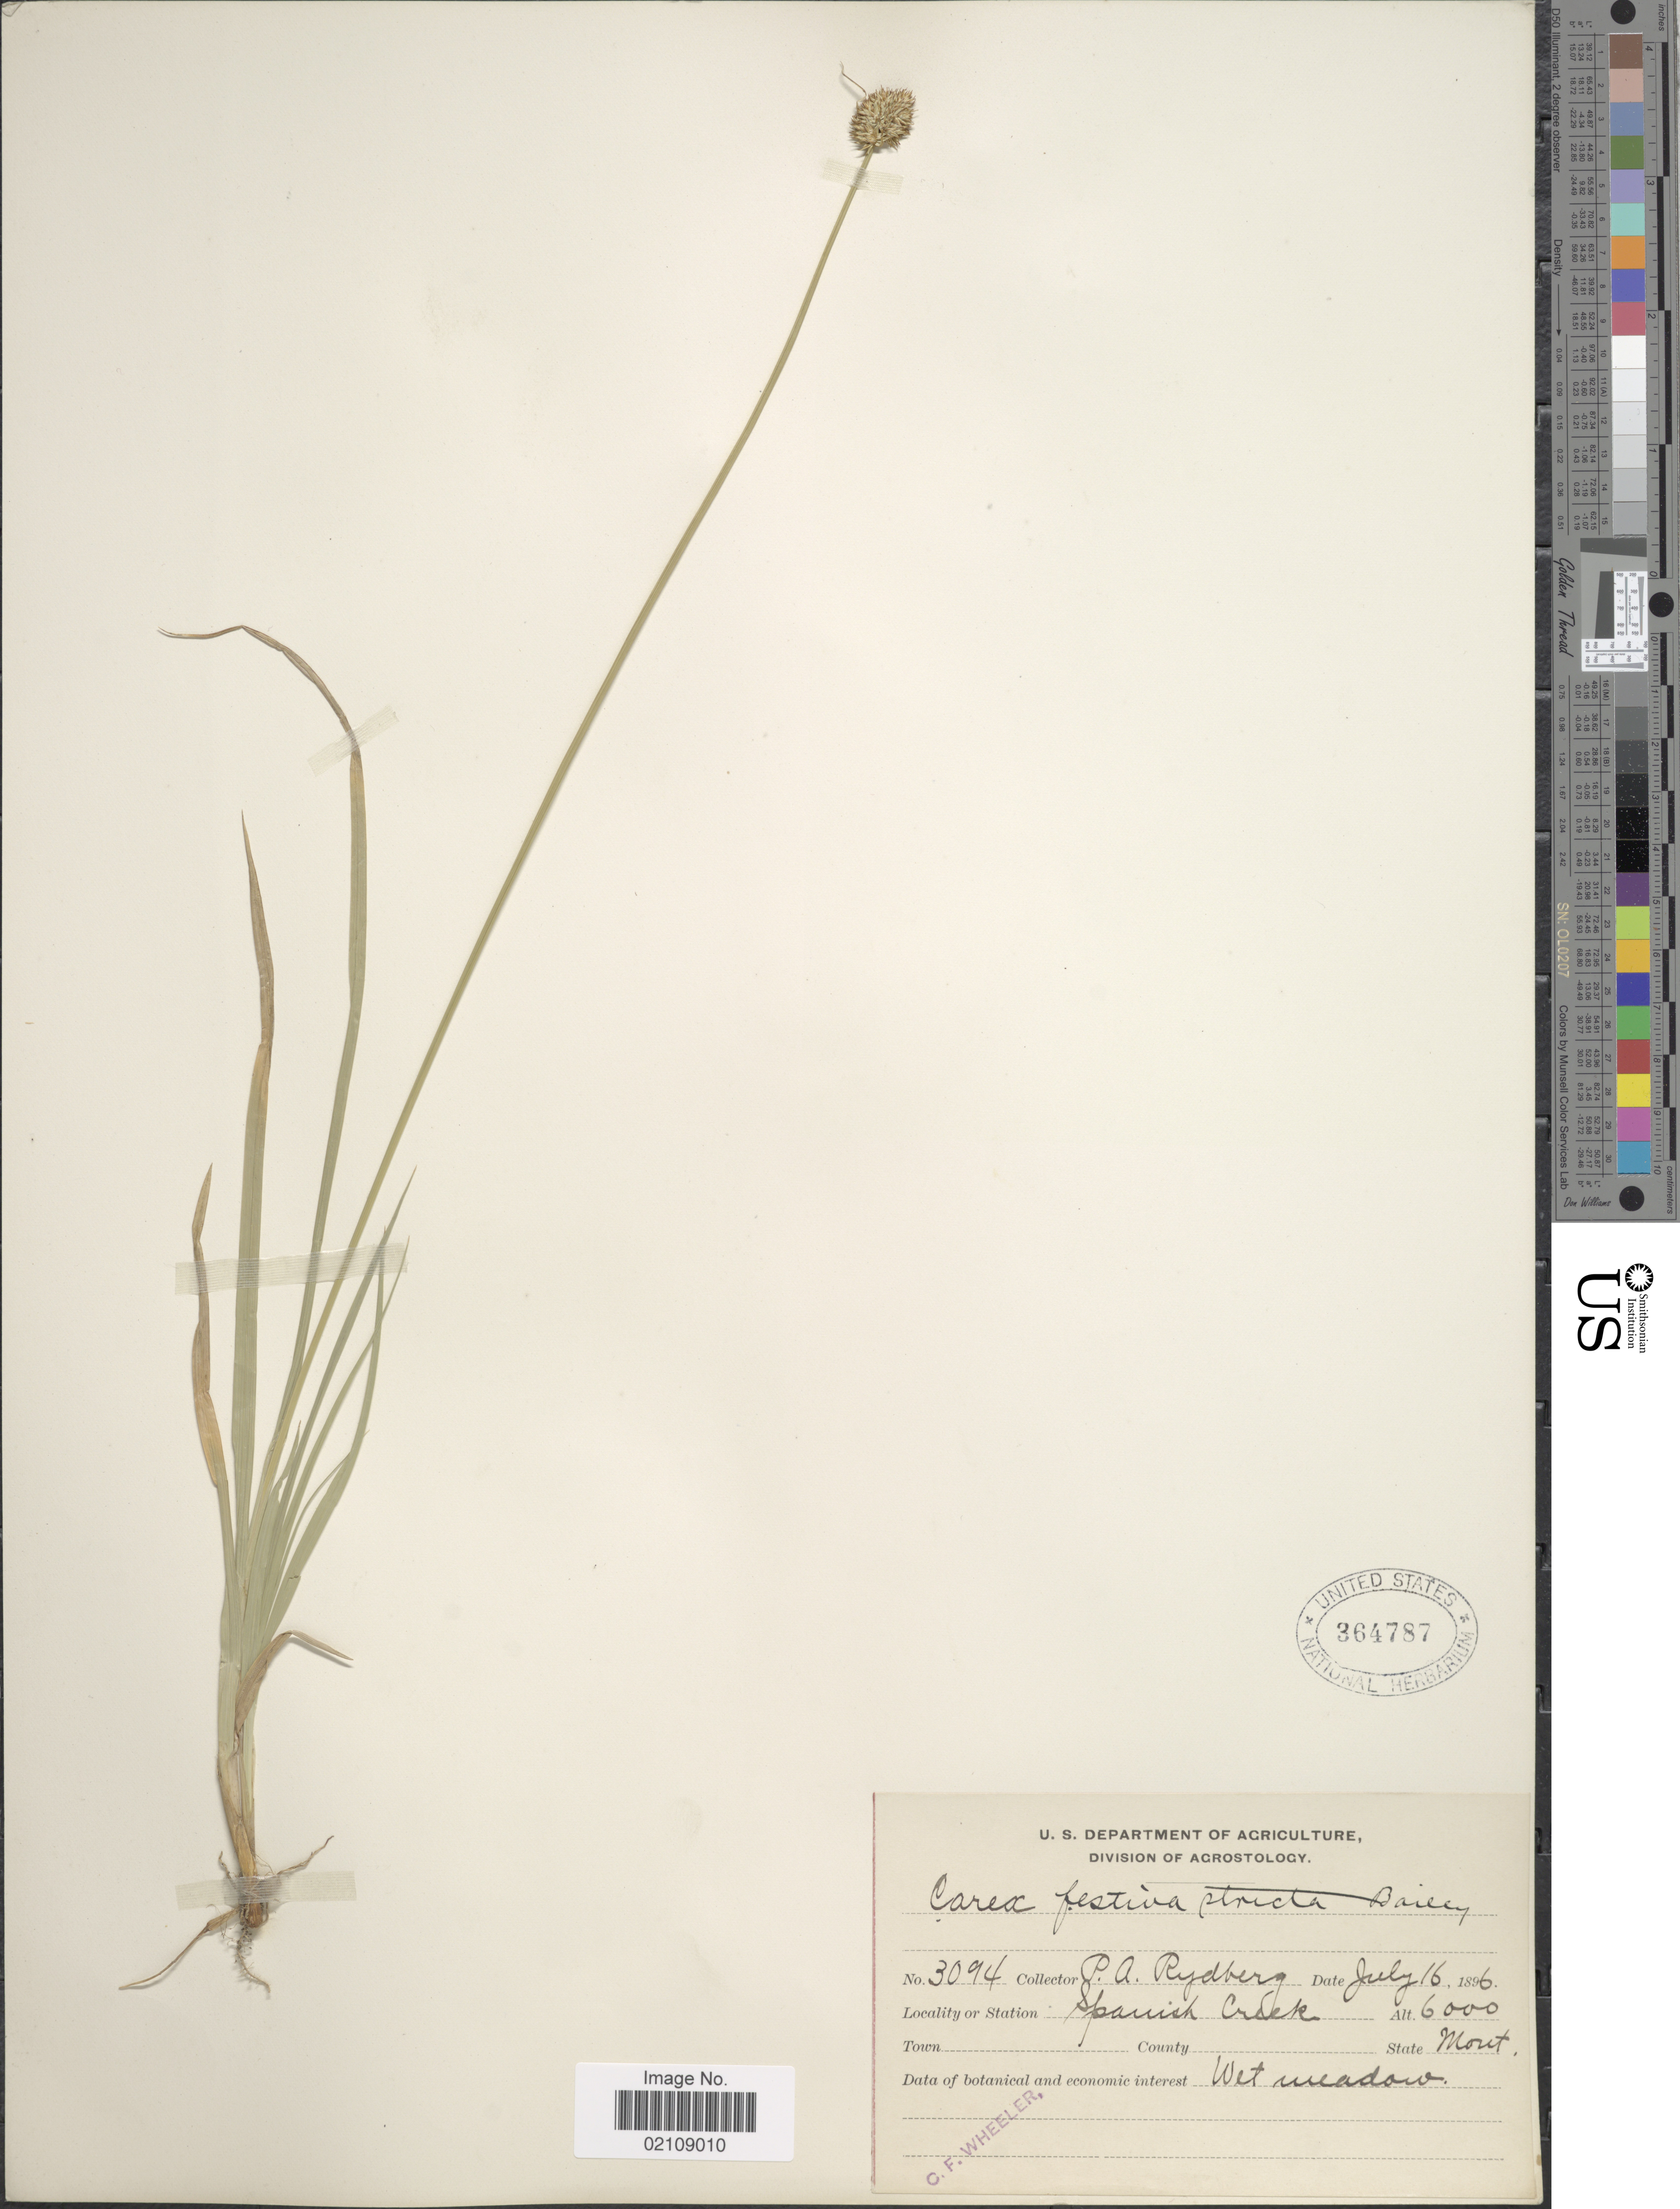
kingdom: Plantae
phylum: Tracheophyta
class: Liliopsida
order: Poales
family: Cyperaceae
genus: Carex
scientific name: Carex festiva var. stricta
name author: L.H. Bailey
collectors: P. A. Rydberg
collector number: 3094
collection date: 1896-07-16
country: United States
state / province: Montana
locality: Spanish Creek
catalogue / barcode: US 364787